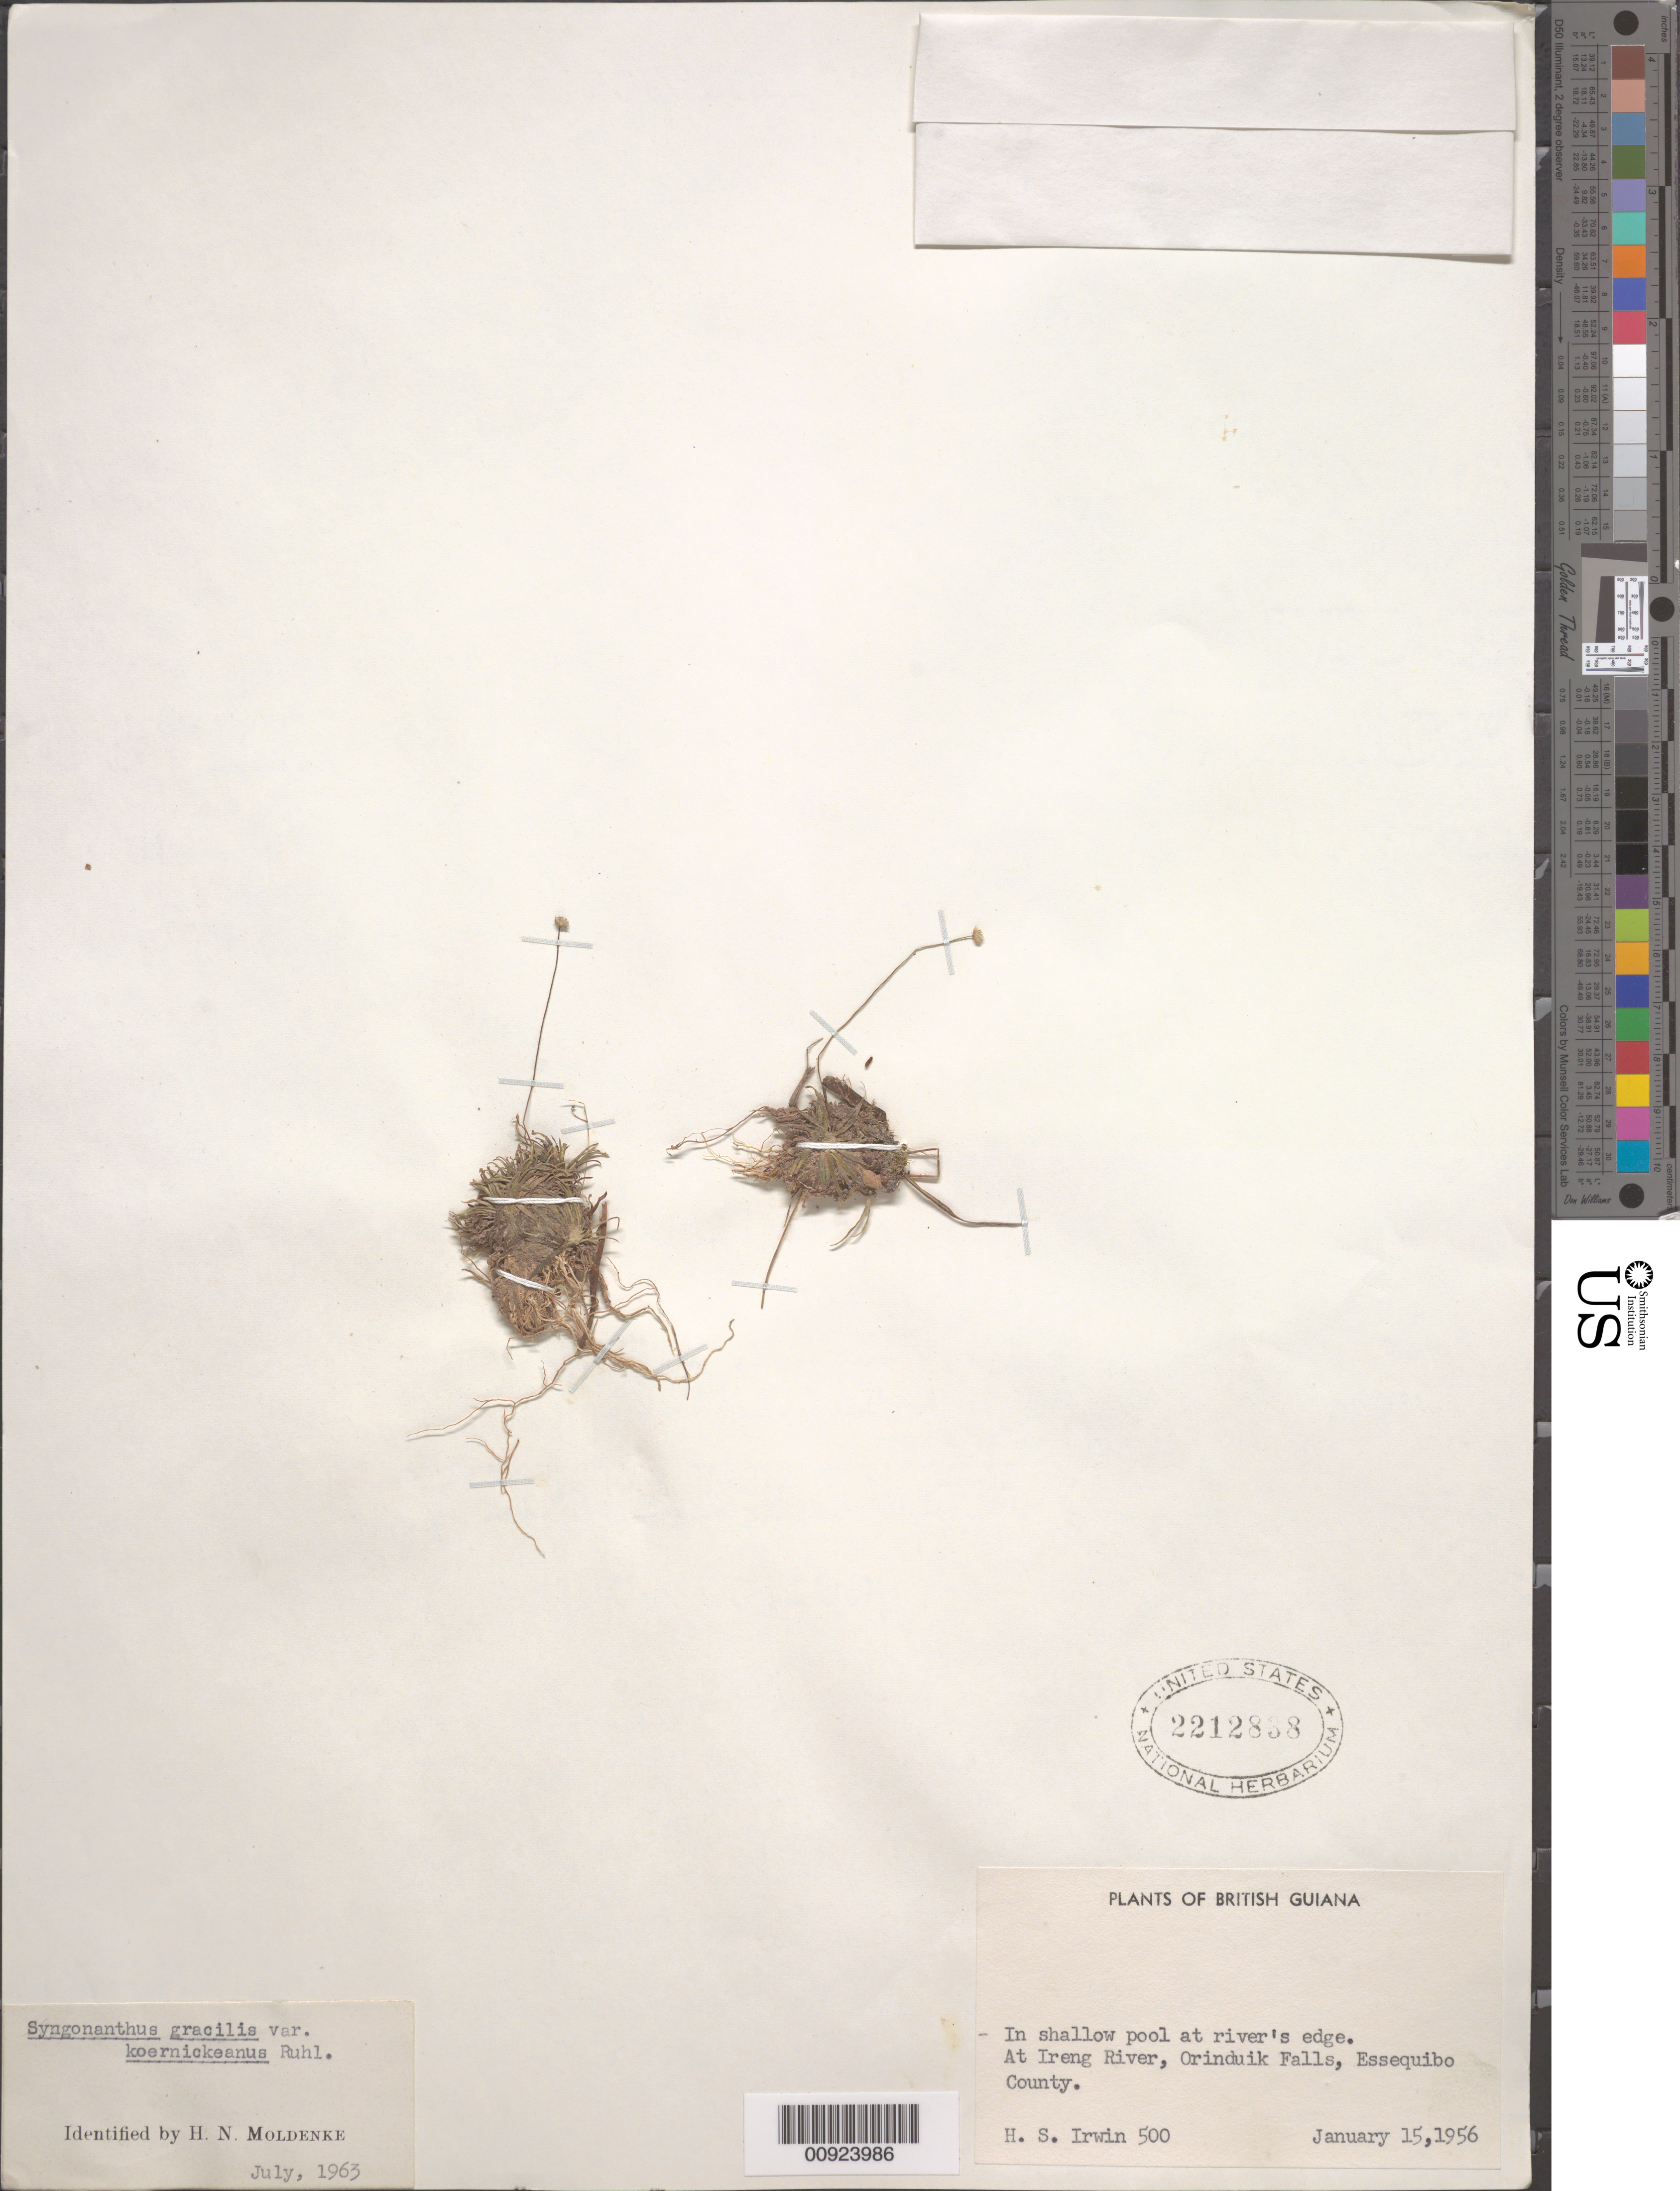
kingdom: Plantae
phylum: Tracheophyta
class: Liliopsida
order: Poales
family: Eriocaulaceae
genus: Syngonanthus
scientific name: Syngonanthus gracilis var. koernickeanus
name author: Ruhland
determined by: Moldenke, H. N.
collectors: H. Irwin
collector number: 500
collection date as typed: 15-Jan-56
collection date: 1956-01-15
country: Guyana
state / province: Potaro-Siparuni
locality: Ireng R., Orinduik Falls, Essequibo County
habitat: Shallow pool at river's edge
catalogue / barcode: US 2212838